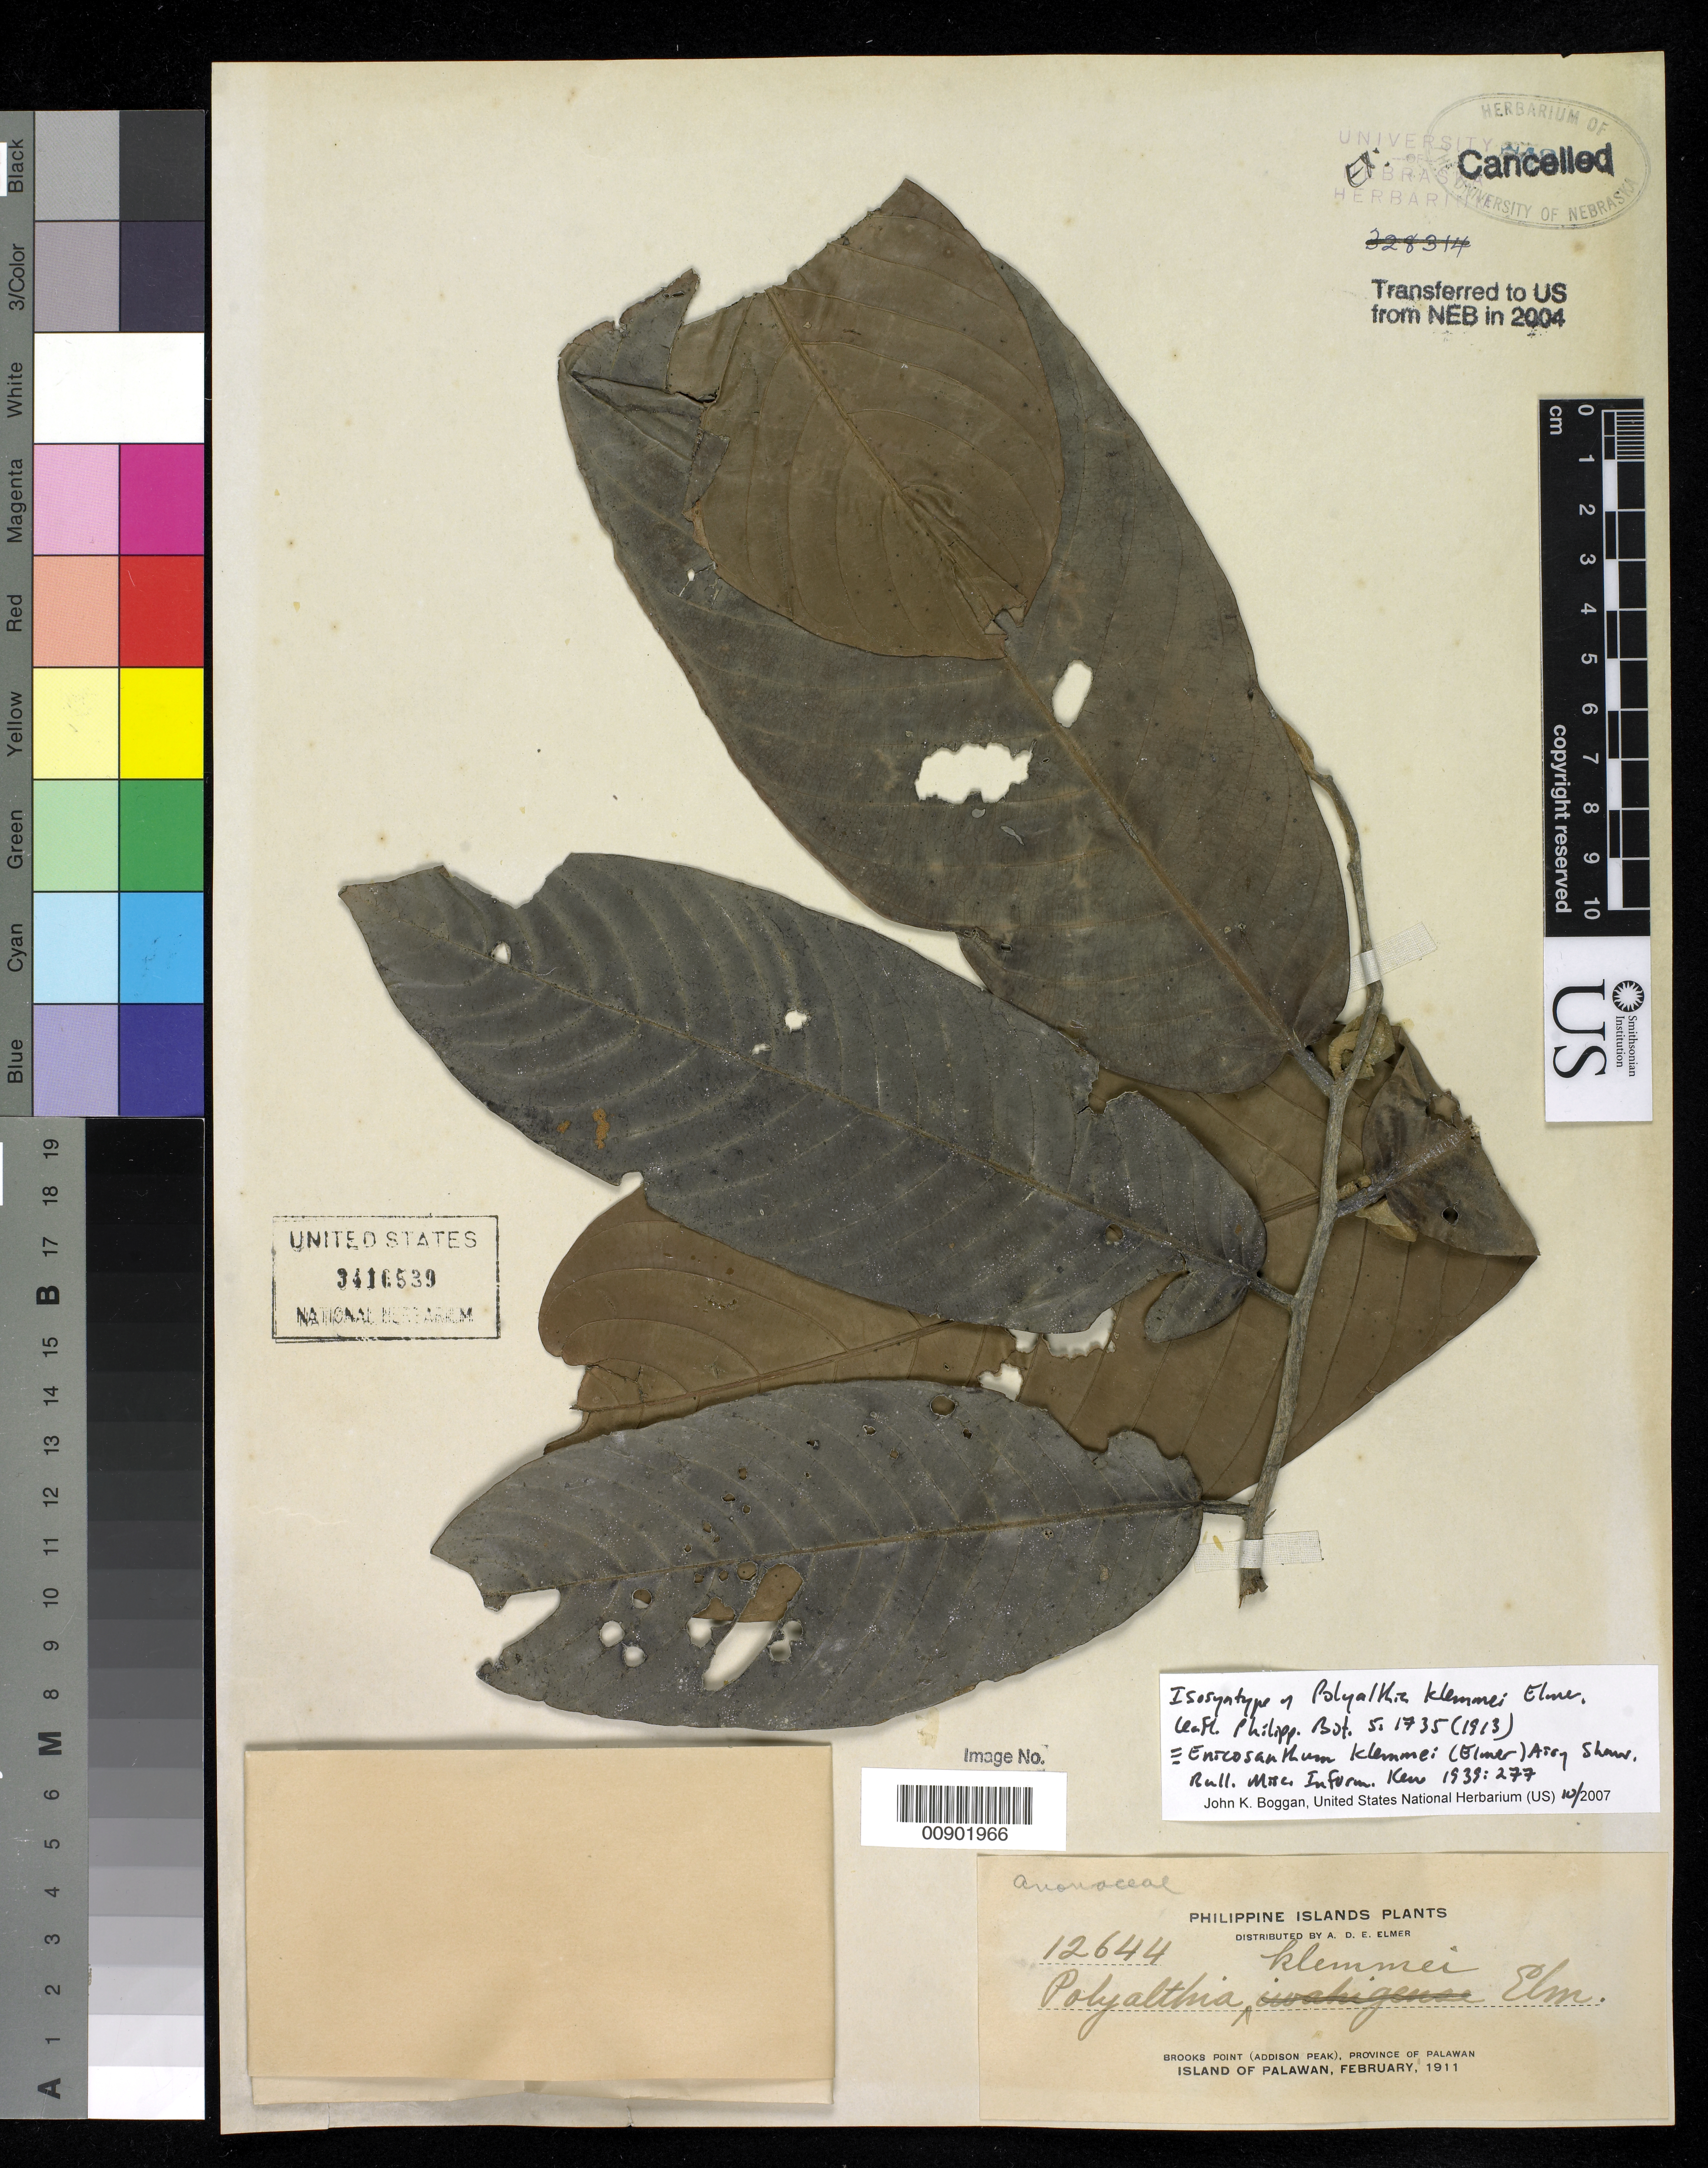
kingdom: Plantae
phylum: Tracheophyta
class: Magnoliopsida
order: Magnoliales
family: Annonaceae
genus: Polyalthia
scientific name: Polyalthia klemmei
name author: Elmer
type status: Isosyntype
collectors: A. D. E. Elmer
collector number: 12644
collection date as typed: Feb 1911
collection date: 1911-02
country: Philippines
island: Palawan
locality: Brooks Point (Addison Peak), Province of Palawan, Island of Palawan.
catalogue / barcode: US 3416539